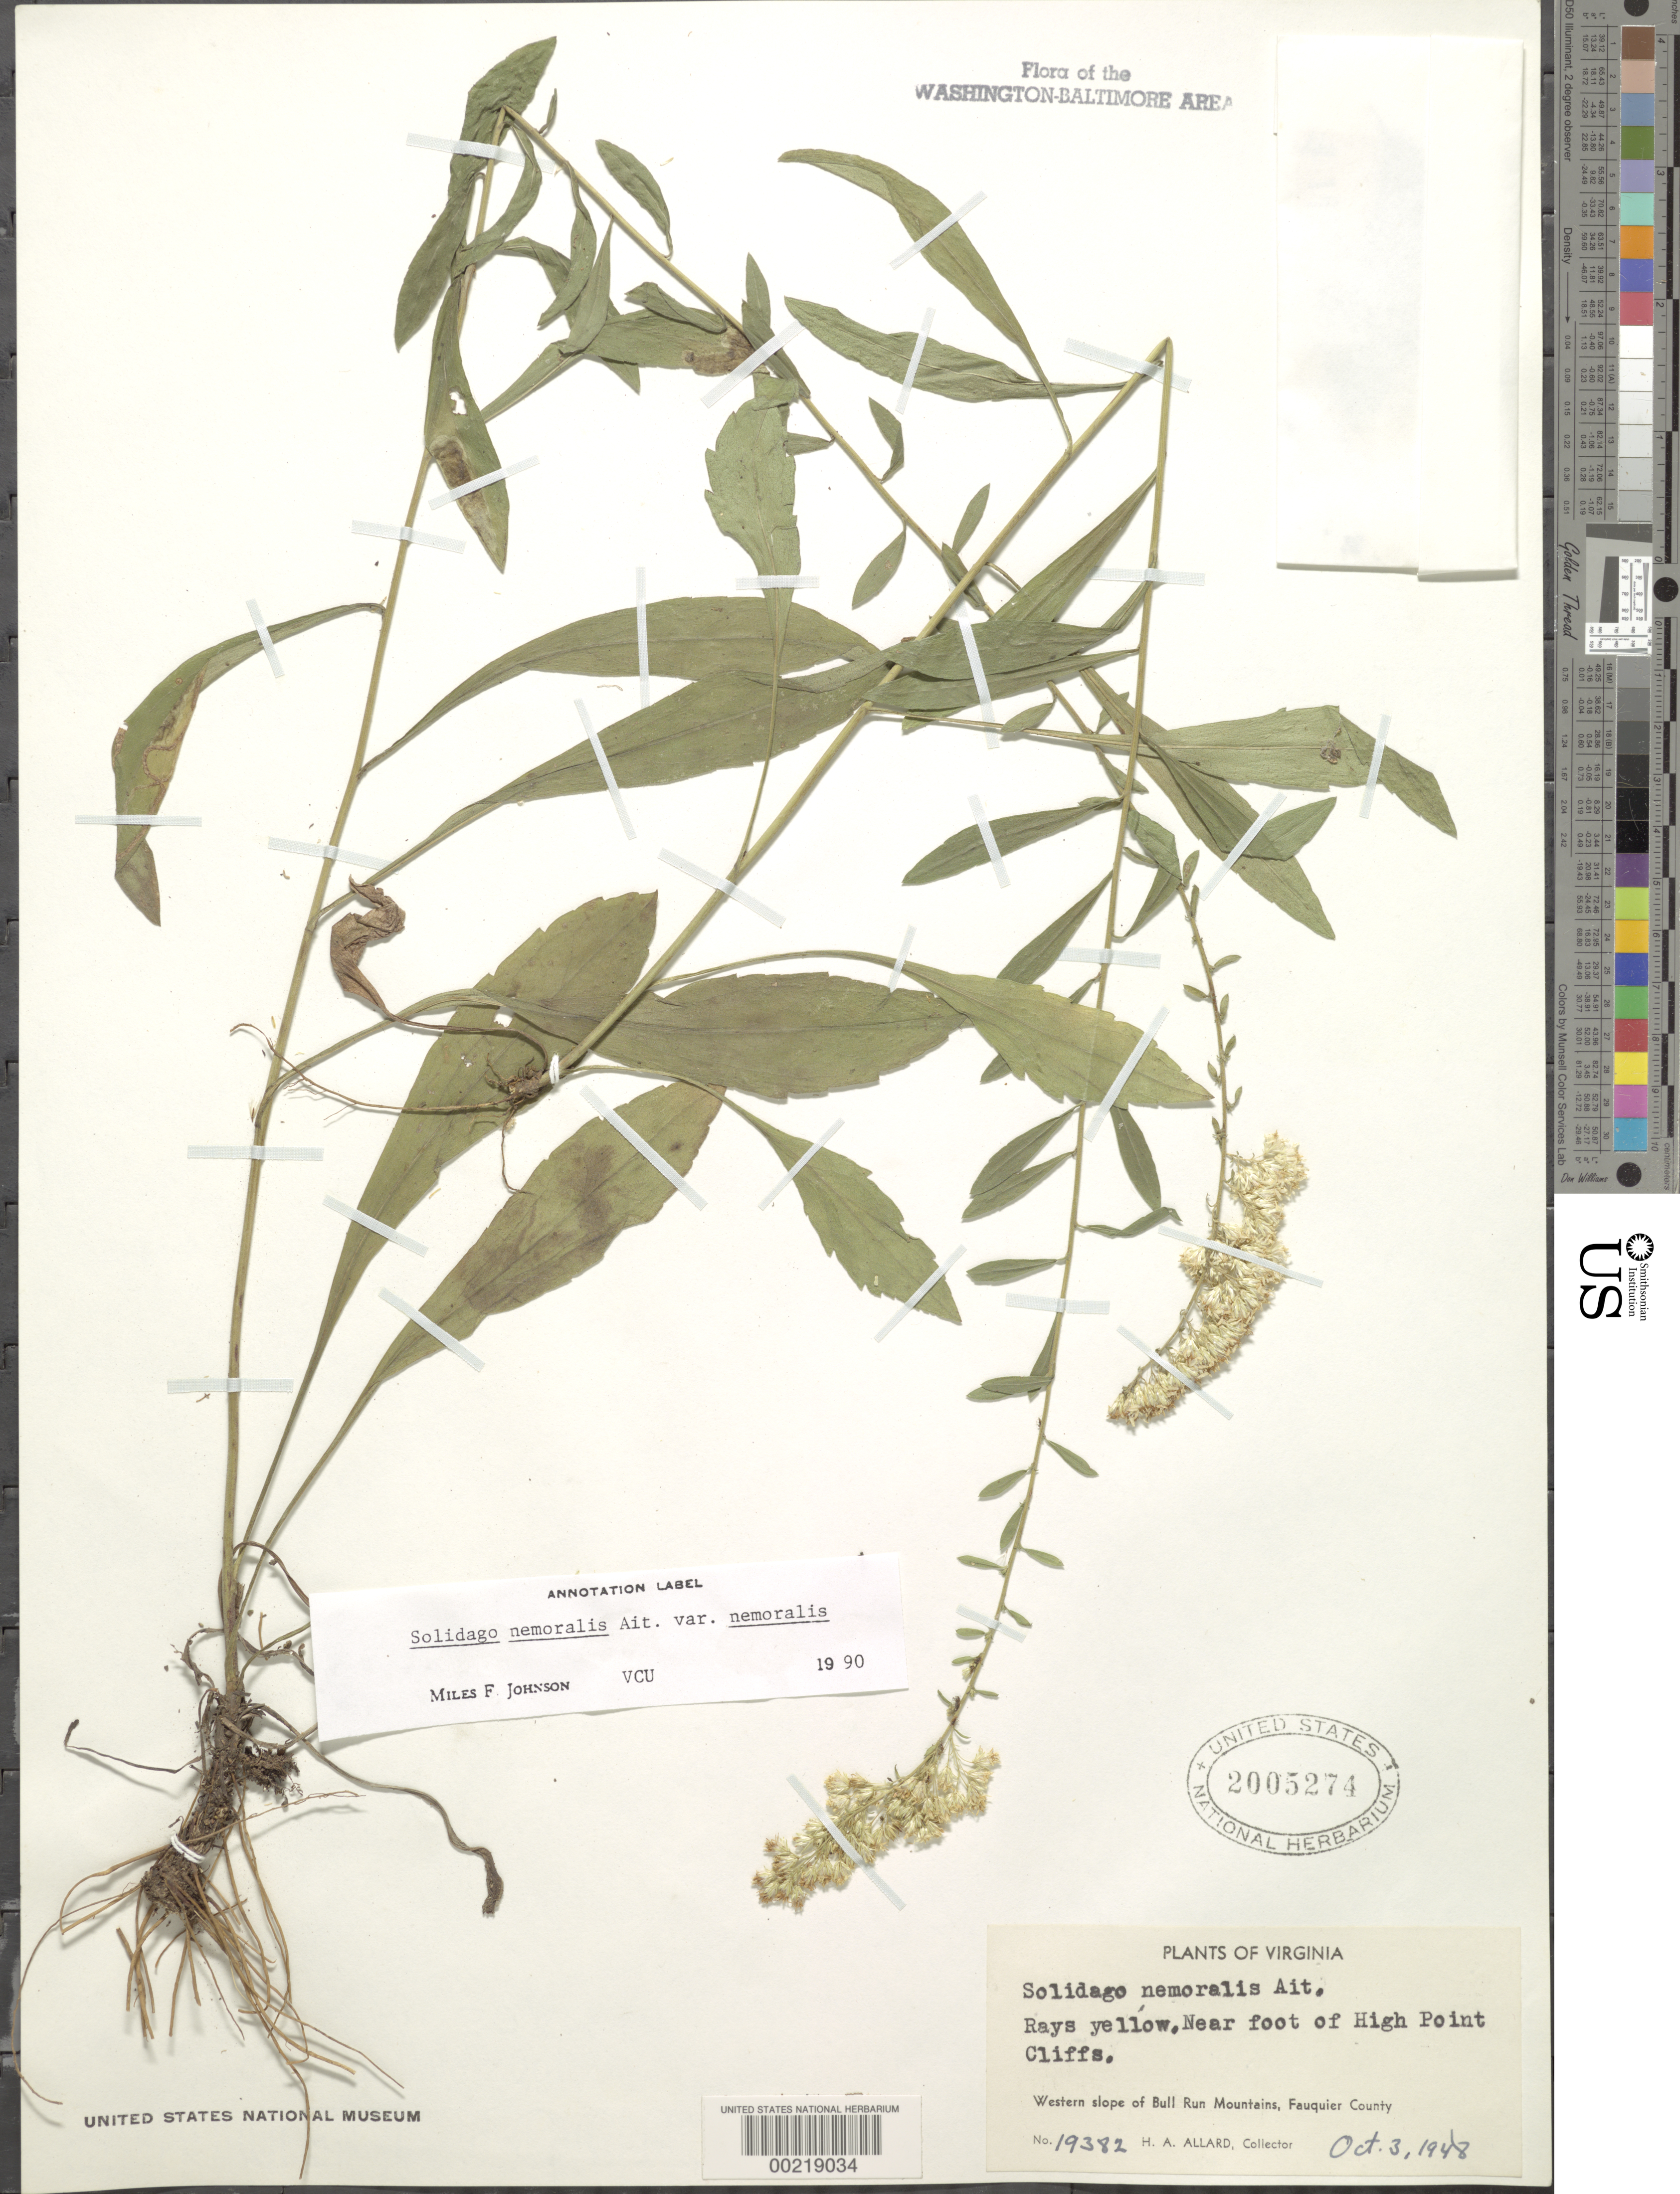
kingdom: Plantae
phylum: Tracheophyta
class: Magnoliopsida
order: Asterales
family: Asteraceae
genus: Solidago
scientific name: Solidago nemoralis var. nemoralis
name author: Aiton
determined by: Johnson, M. F.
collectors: H. A. Allard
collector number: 19382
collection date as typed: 03 Oct 1948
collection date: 1948-10-03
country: United States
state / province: Virginia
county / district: Fauquier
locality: Foot of High Point vicinity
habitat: Cliffs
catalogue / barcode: US 2005274